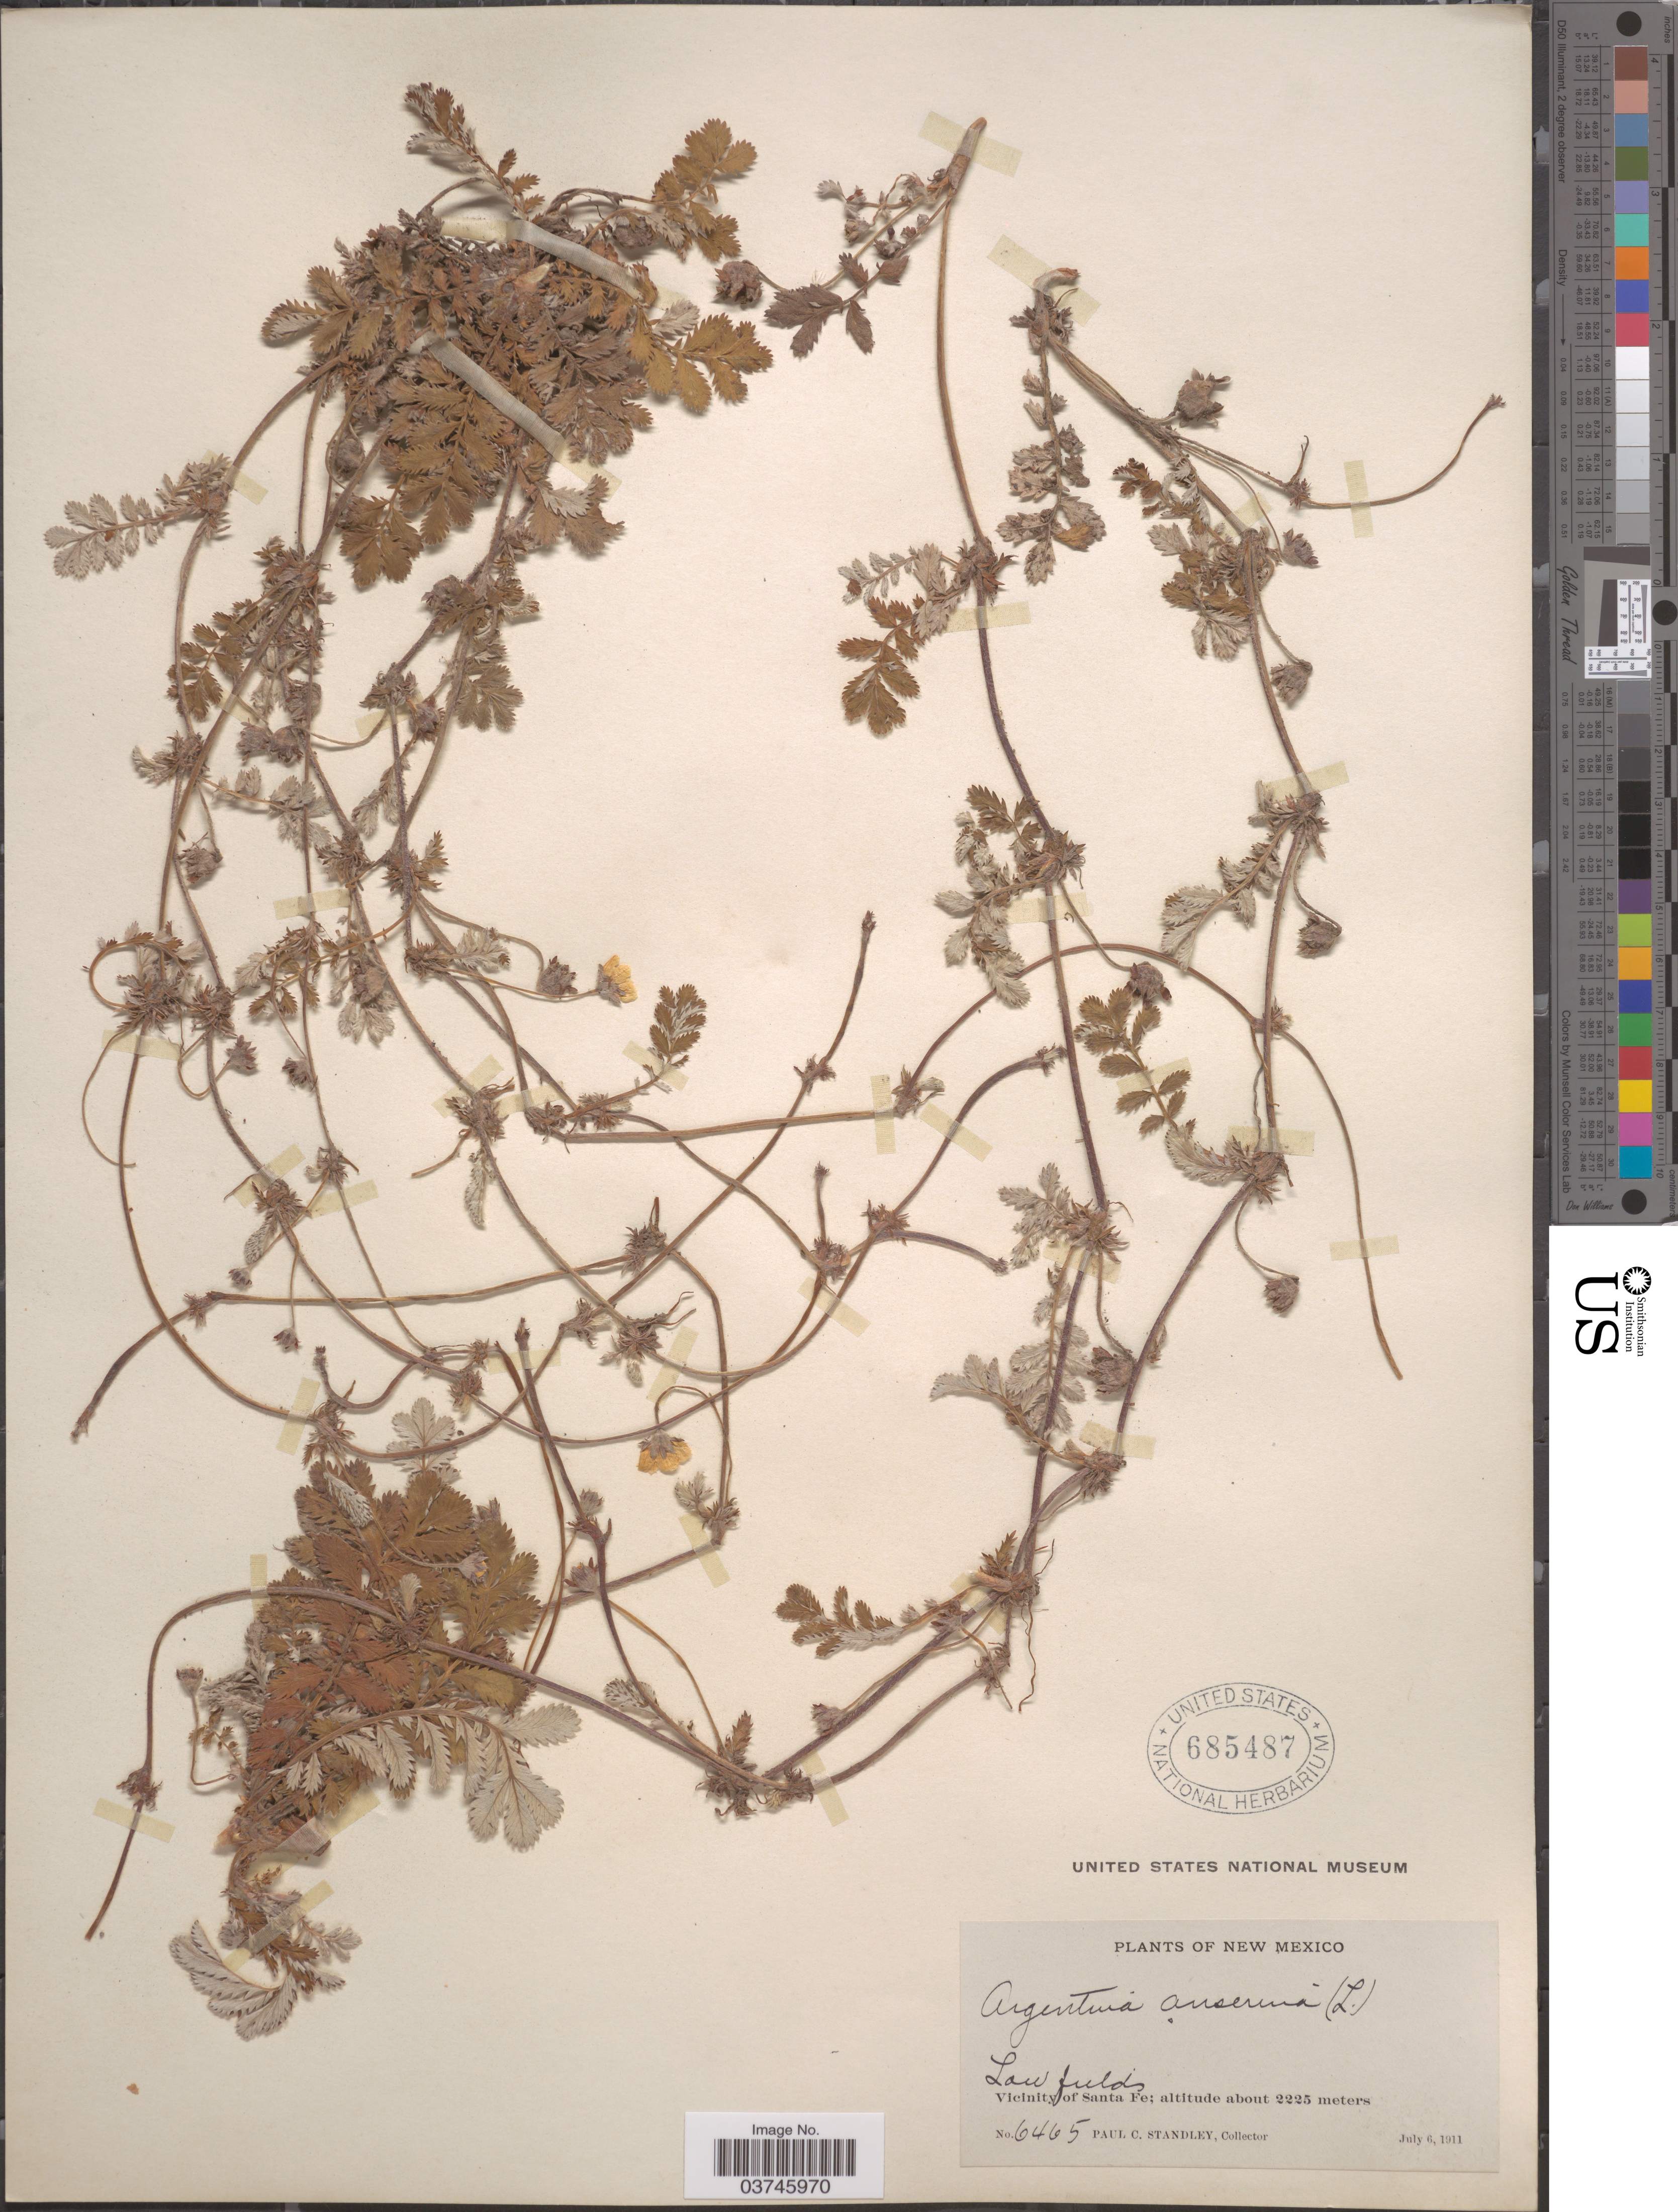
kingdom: Plantae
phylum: Tracheophyta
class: Magnoliopsida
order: Rosales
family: Rosaceae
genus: Argentina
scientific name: Argentina anserina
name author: (L.) Rydb.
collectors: P. C. Standley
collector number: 6465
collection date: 1911-07-06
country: United States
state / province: New Mexico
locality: Vicinity of Santa Fe.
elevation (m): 2225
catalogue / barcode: US 685487